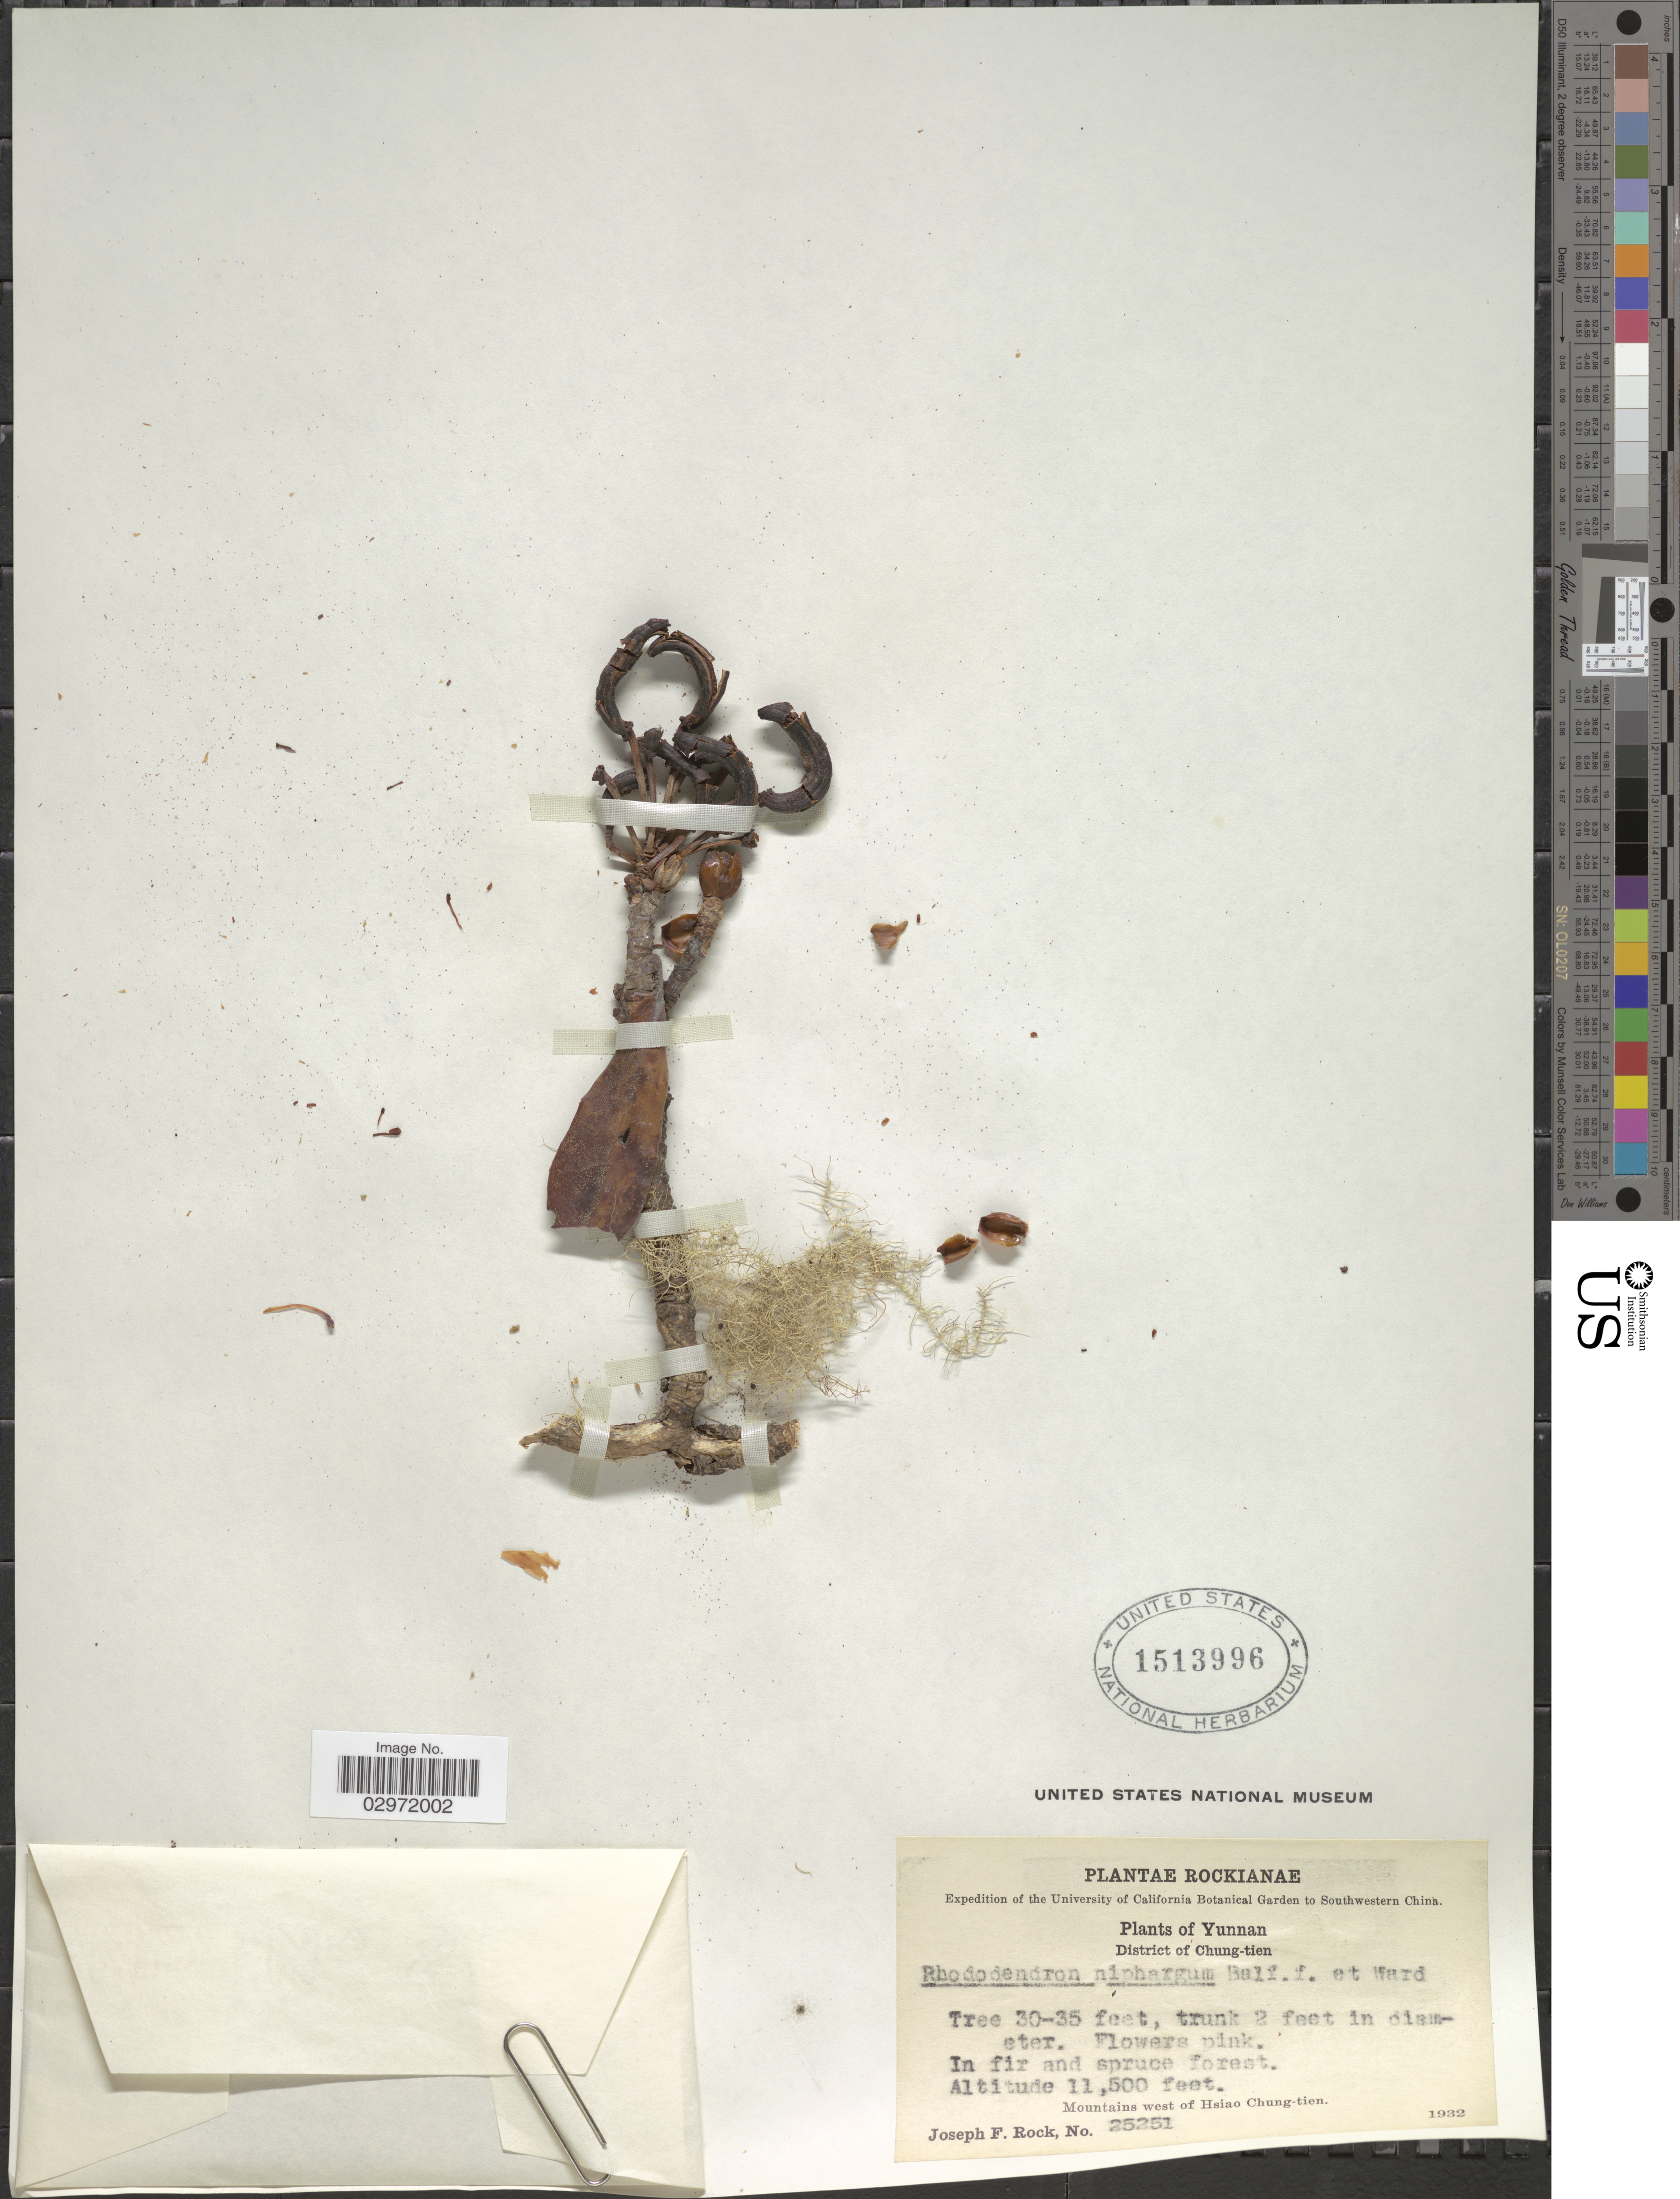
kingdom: Plantae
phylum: Tracheophyta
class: Magnoliopsida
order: Ericales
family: Ericaceae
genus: Rhododendron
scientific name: Rhododendron niphargum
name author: Balf. f. & Kingdon-Ward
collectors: J. F. Rock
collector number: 25251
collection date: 1932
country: China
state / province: Yunnan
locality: Southwestern China. District of Chung-tien, Mountains west of Hsiao Chung-tien.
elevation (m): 3505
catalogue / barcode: US 1513996